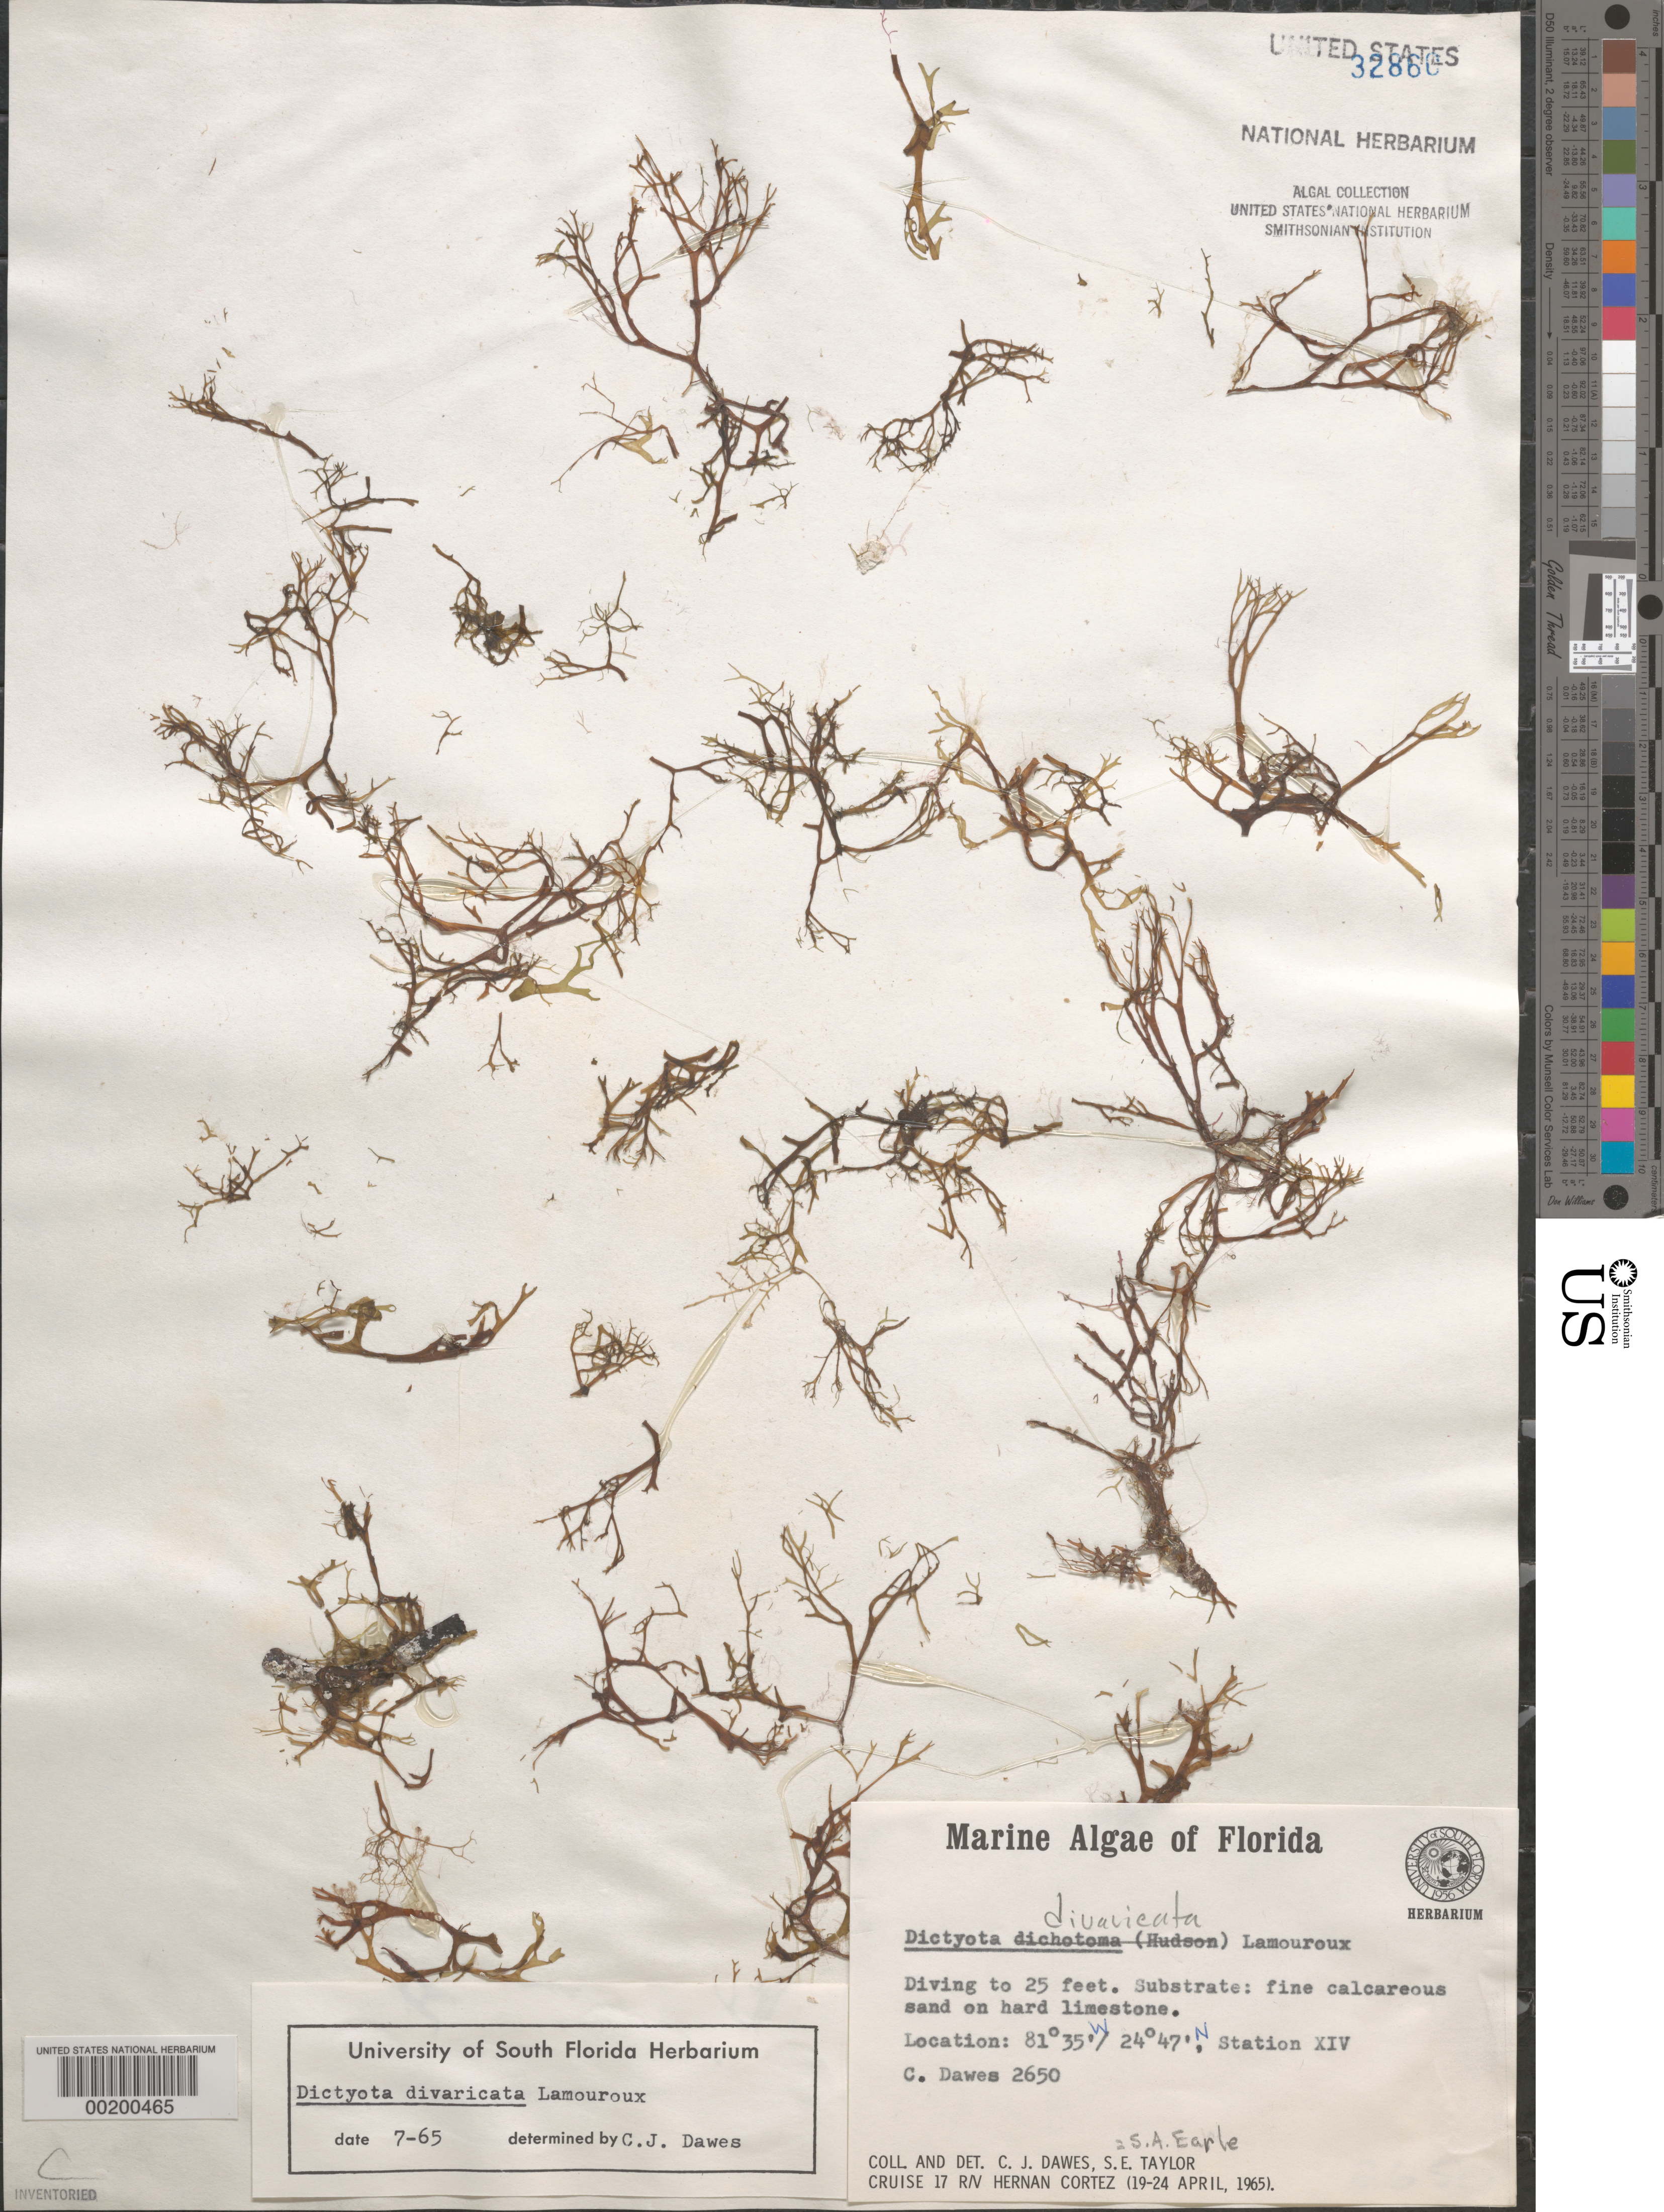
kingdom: Chromista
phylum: Ochrophyta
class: Phaeophyceae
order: Dictyotales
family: Dictyotaceae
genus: Dictyota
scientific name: Dictyota divaricata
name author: J.V.Lamouroux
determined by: Dawes, C. J.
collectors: C. Dawes & S. A. Earle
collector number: Cjd 2650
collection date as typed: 19 Apr 1965 to 24 Apr 1965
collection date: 1965-04-19/1965-04-24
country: United States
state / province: Florida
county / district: Monroe County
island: Florida Keys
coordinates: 24 47' N, 81 35' W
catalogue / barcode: US 32860